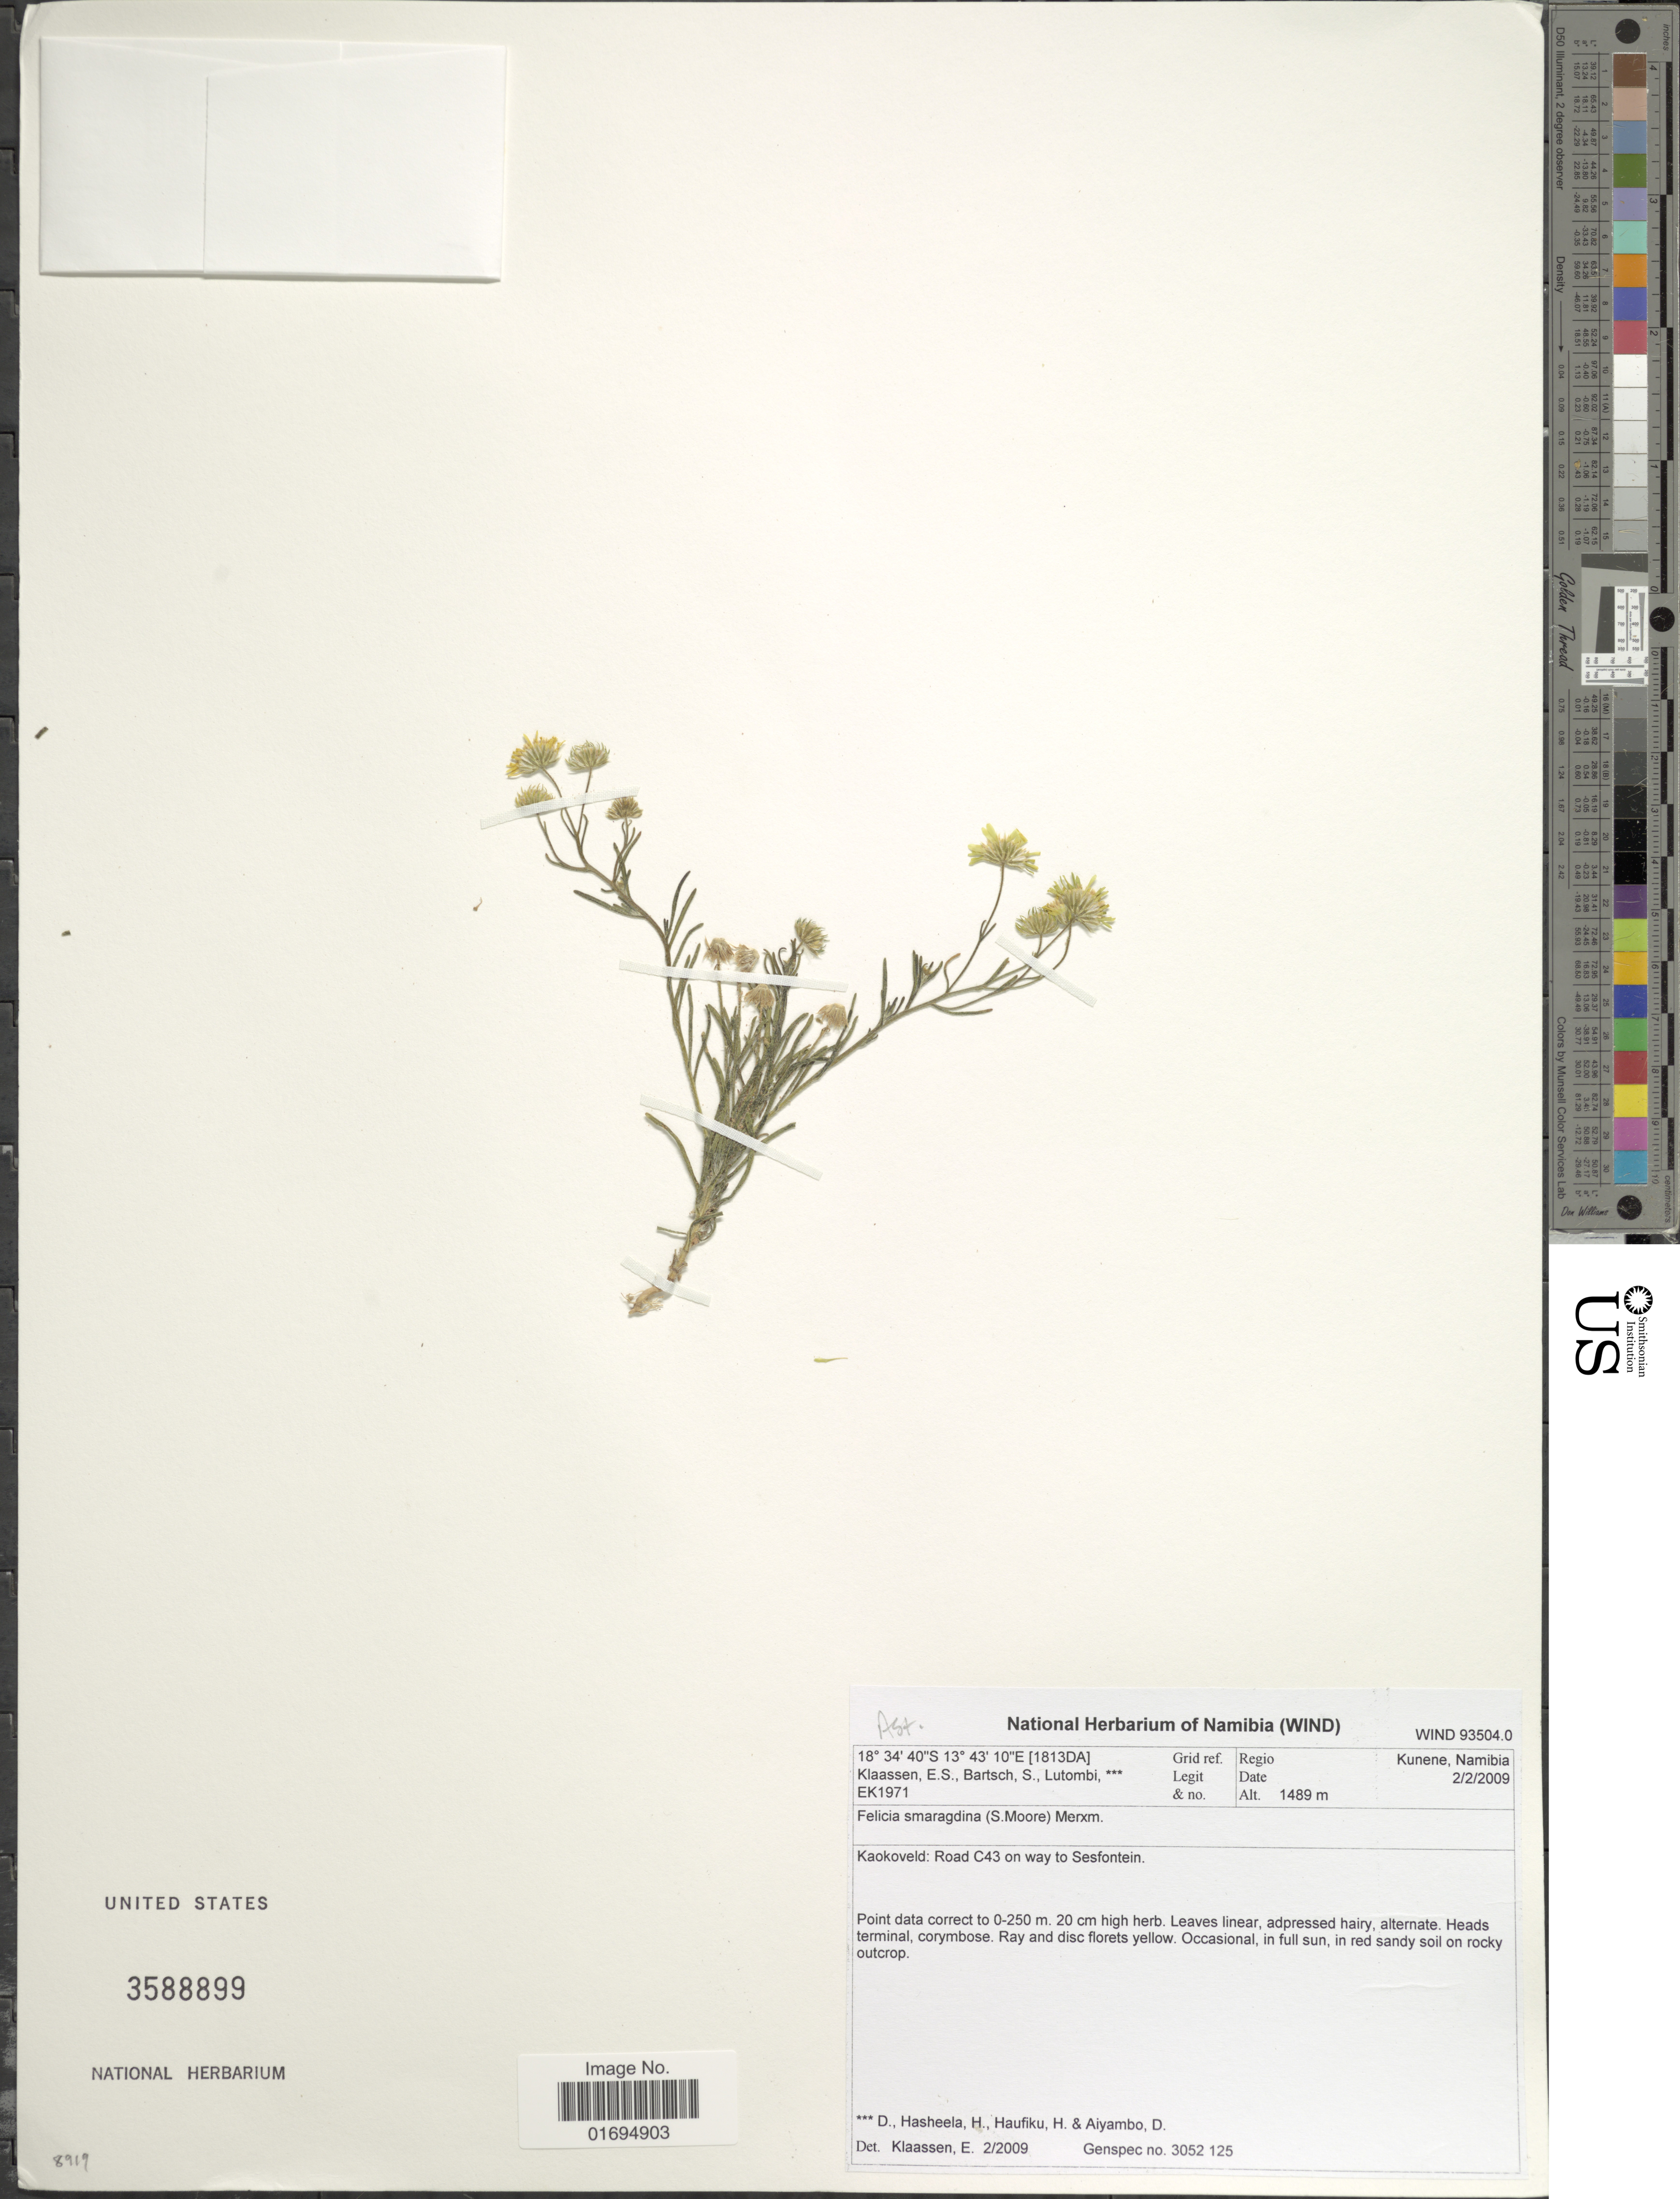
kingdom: Plantae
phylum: Tracheophyta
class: Magnoliopsida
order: Asterales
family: Asteraceae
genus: Felicia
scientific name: Felicia smaragdina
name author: (S. Moore) Merxm.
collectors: E. S. Klaassen, S. Bartsch & D. Lutombi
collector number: EK1971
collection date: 2009-02-02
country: Namibia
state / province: Kunene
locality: Kaokoveld: Road C43 on way to Sesfontein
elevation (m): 1489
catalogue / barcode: US 3588899